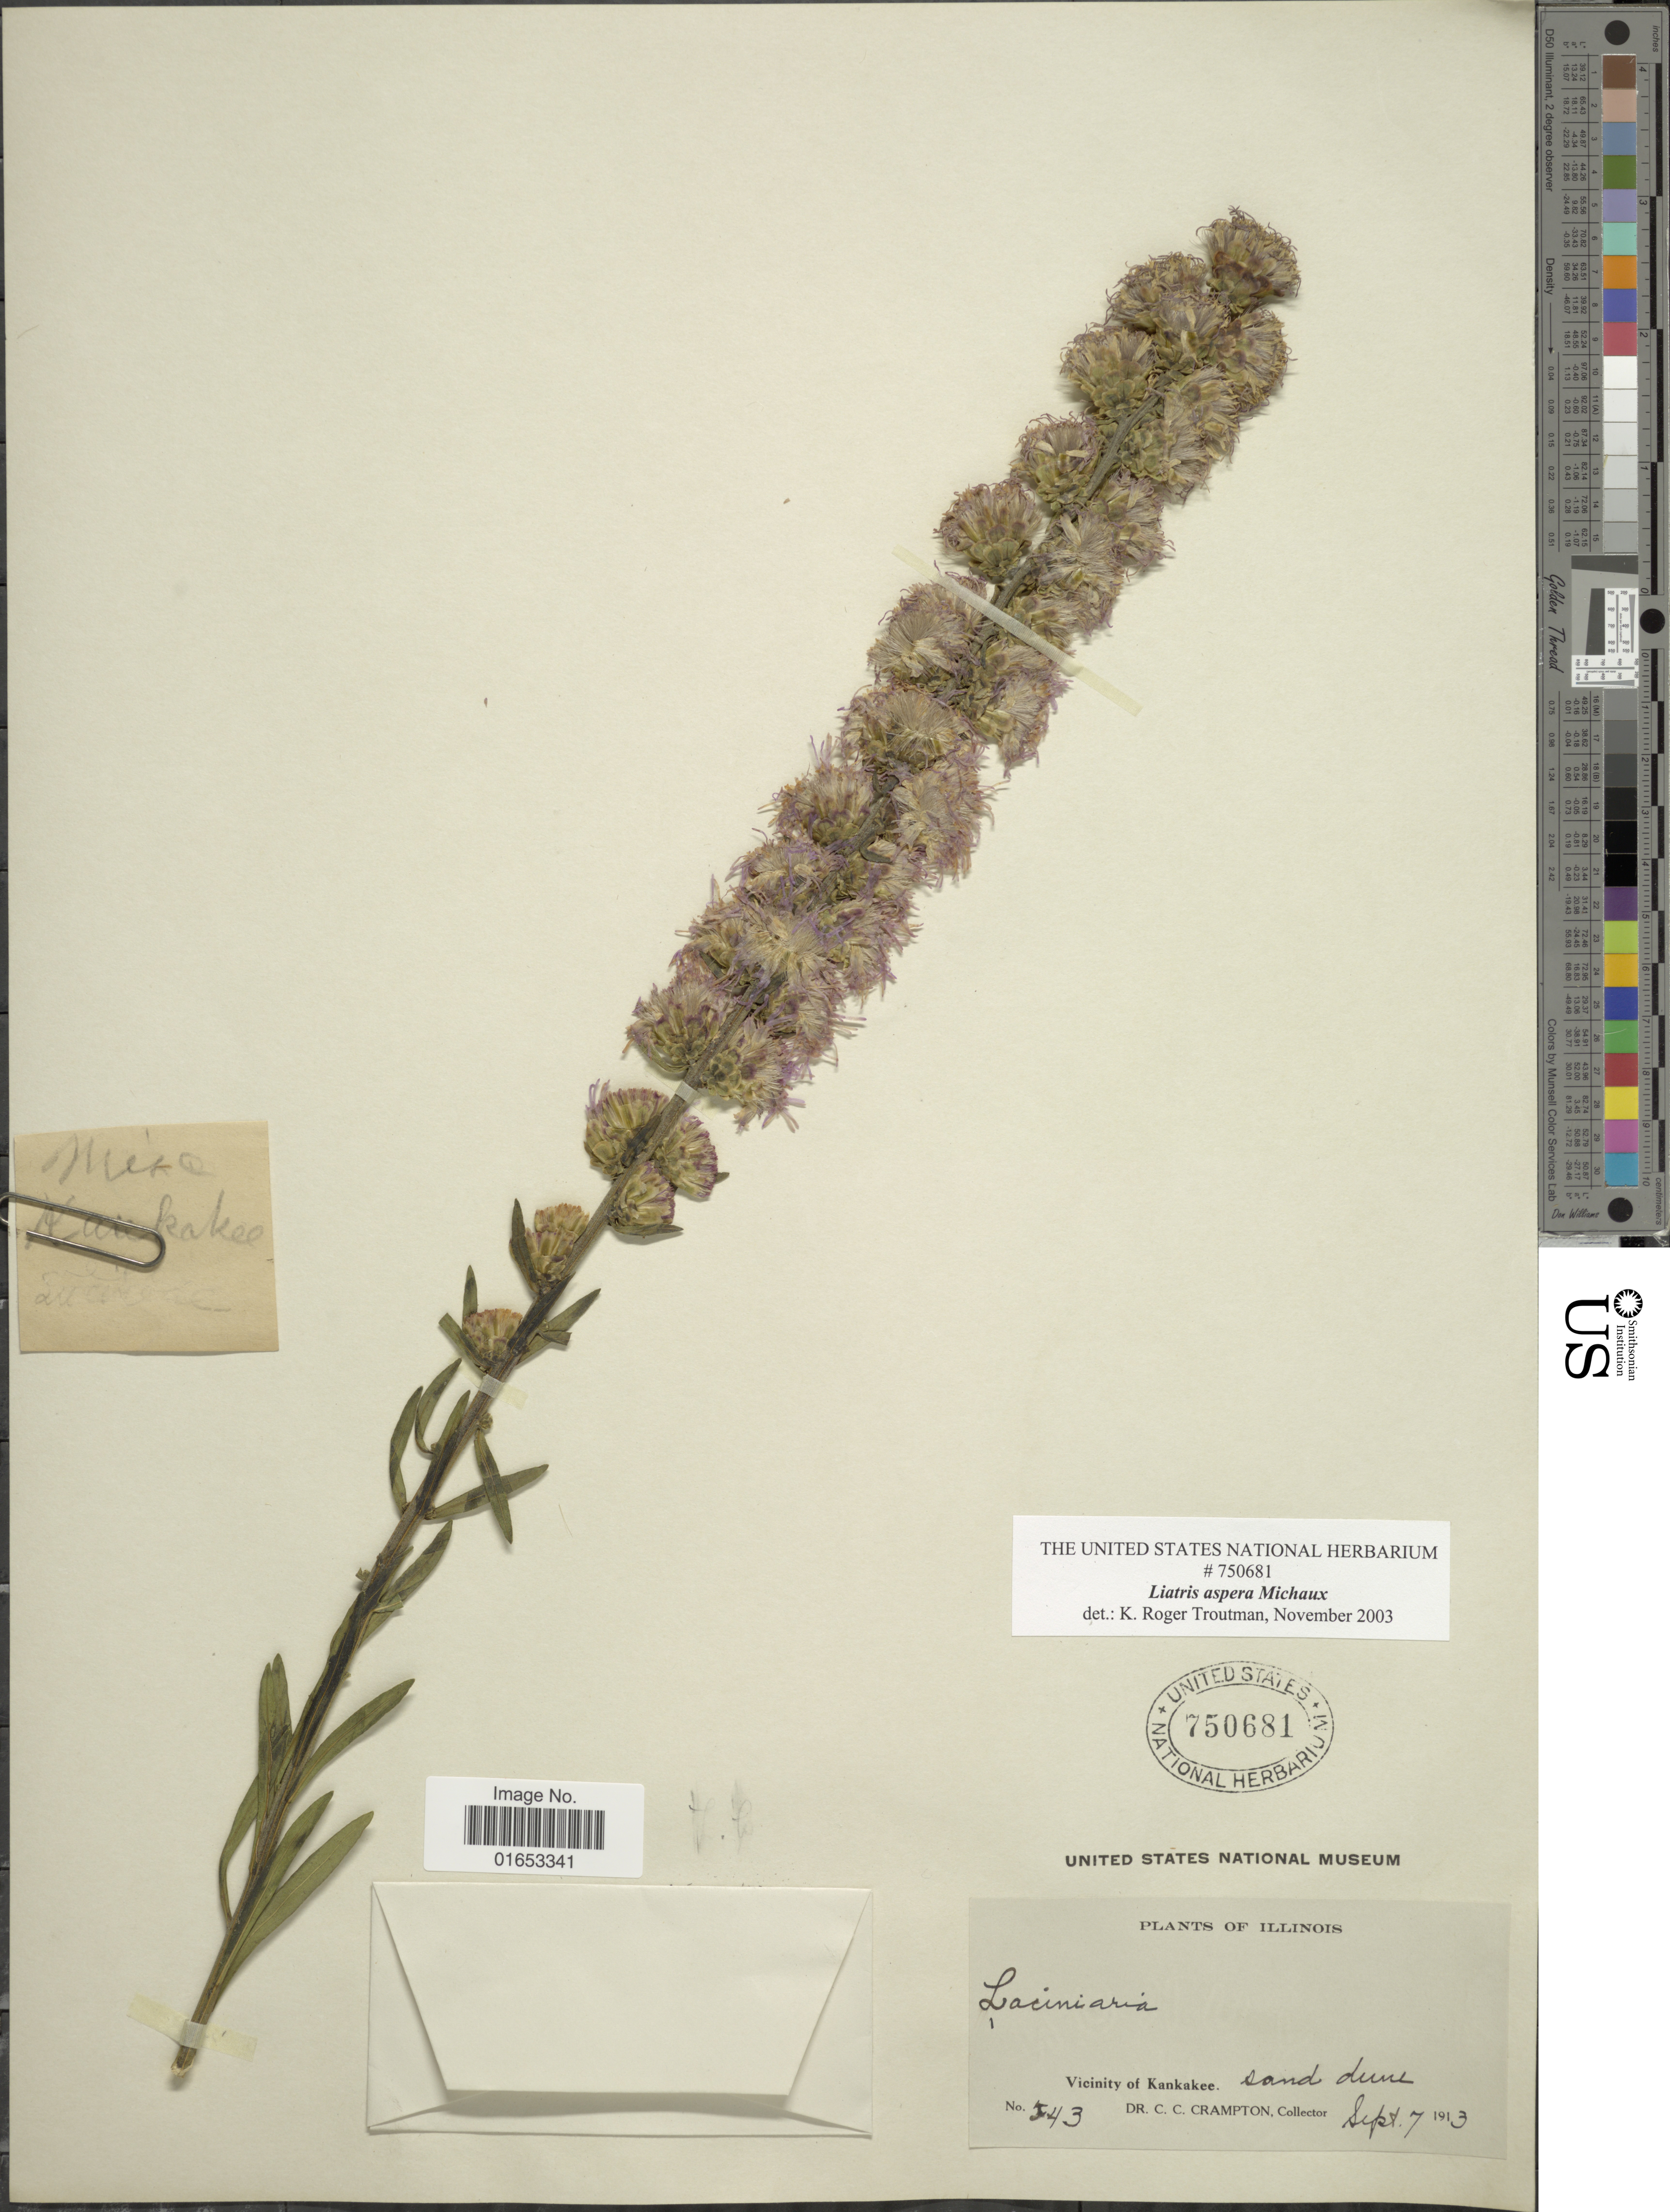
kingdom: Plantae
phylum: Tracheophyta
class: Magnoliopsida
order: Asterales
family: Asteraceae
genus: Liatris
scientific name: Liatris aspera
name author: Michx.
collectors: C. Crampton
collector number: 543*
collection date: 1913-09-07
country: United States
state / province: Illinois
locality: Vicinity of Kankakee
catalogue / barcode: US 750681